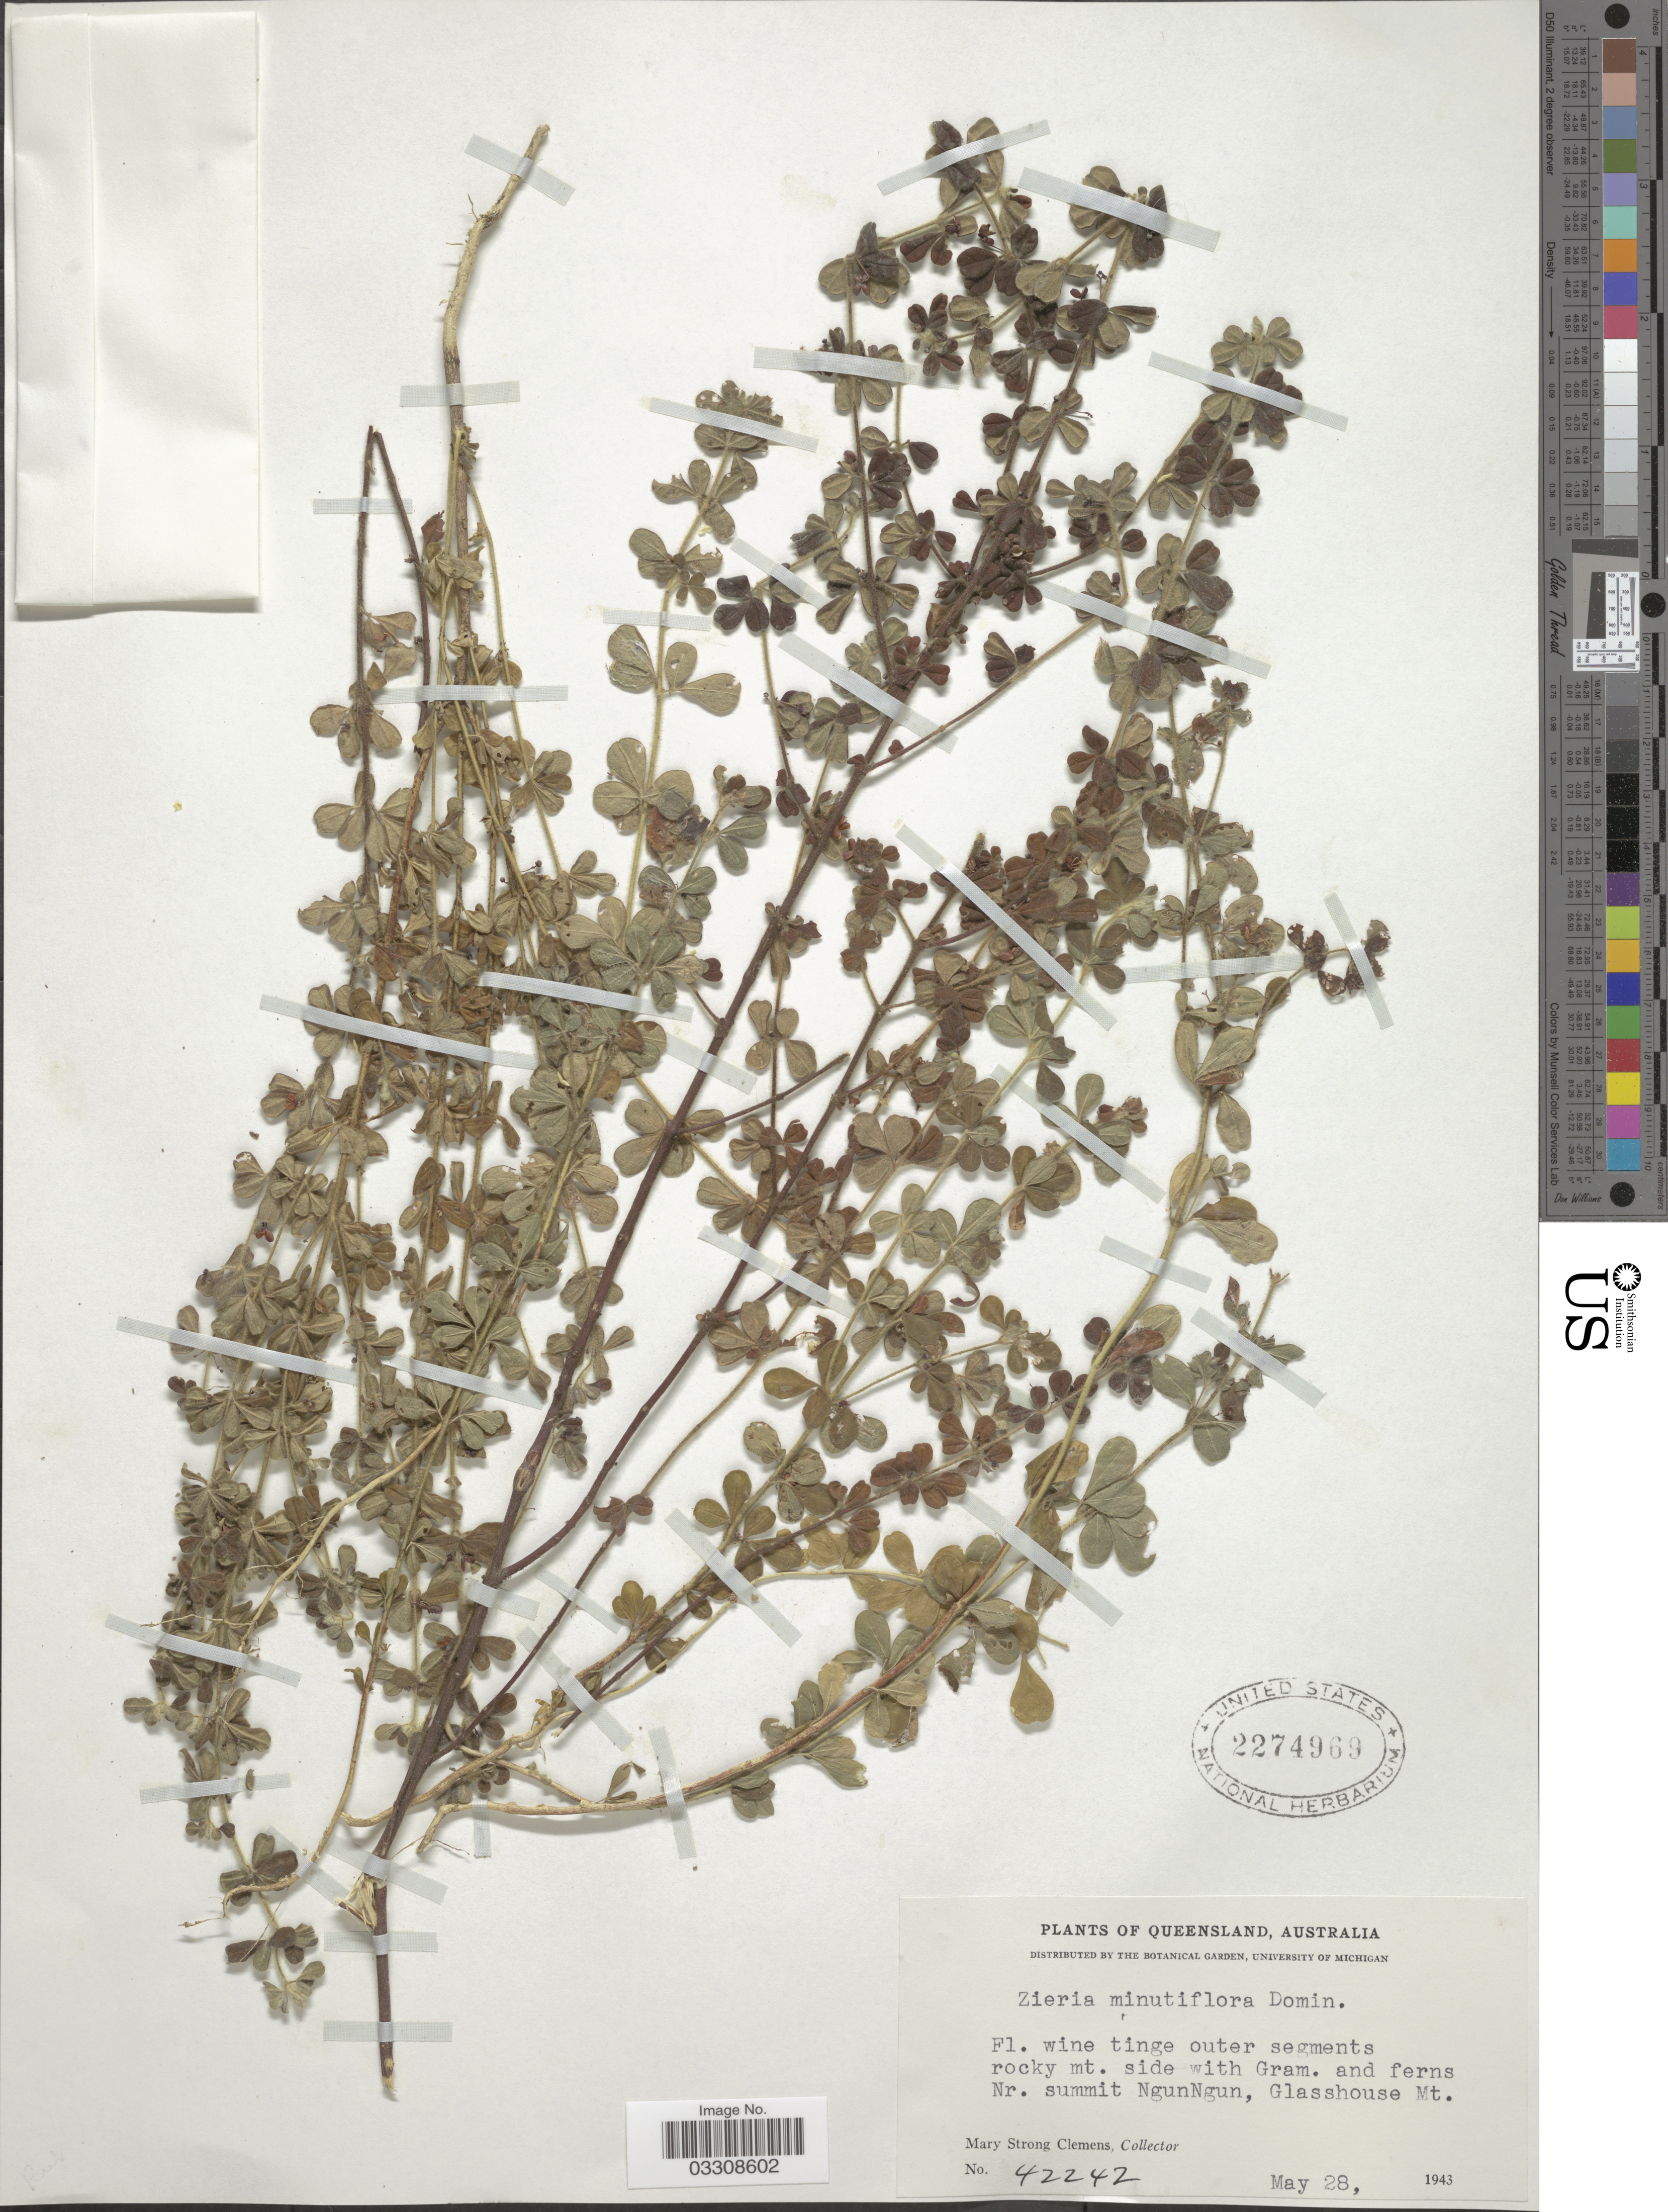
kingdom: Plantae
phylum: Tracheophyta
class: Magnoliopsida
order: Sapindales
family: Rutaceae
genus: Zieria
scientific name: Zieria minutiflora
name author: Domin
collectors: M. S. Clemens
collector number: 42242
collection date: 1943-05-28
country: Australia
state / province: Queensland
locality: Nr. summit NgunNgun, Glasshouse Mt.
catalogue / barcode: US 2274969